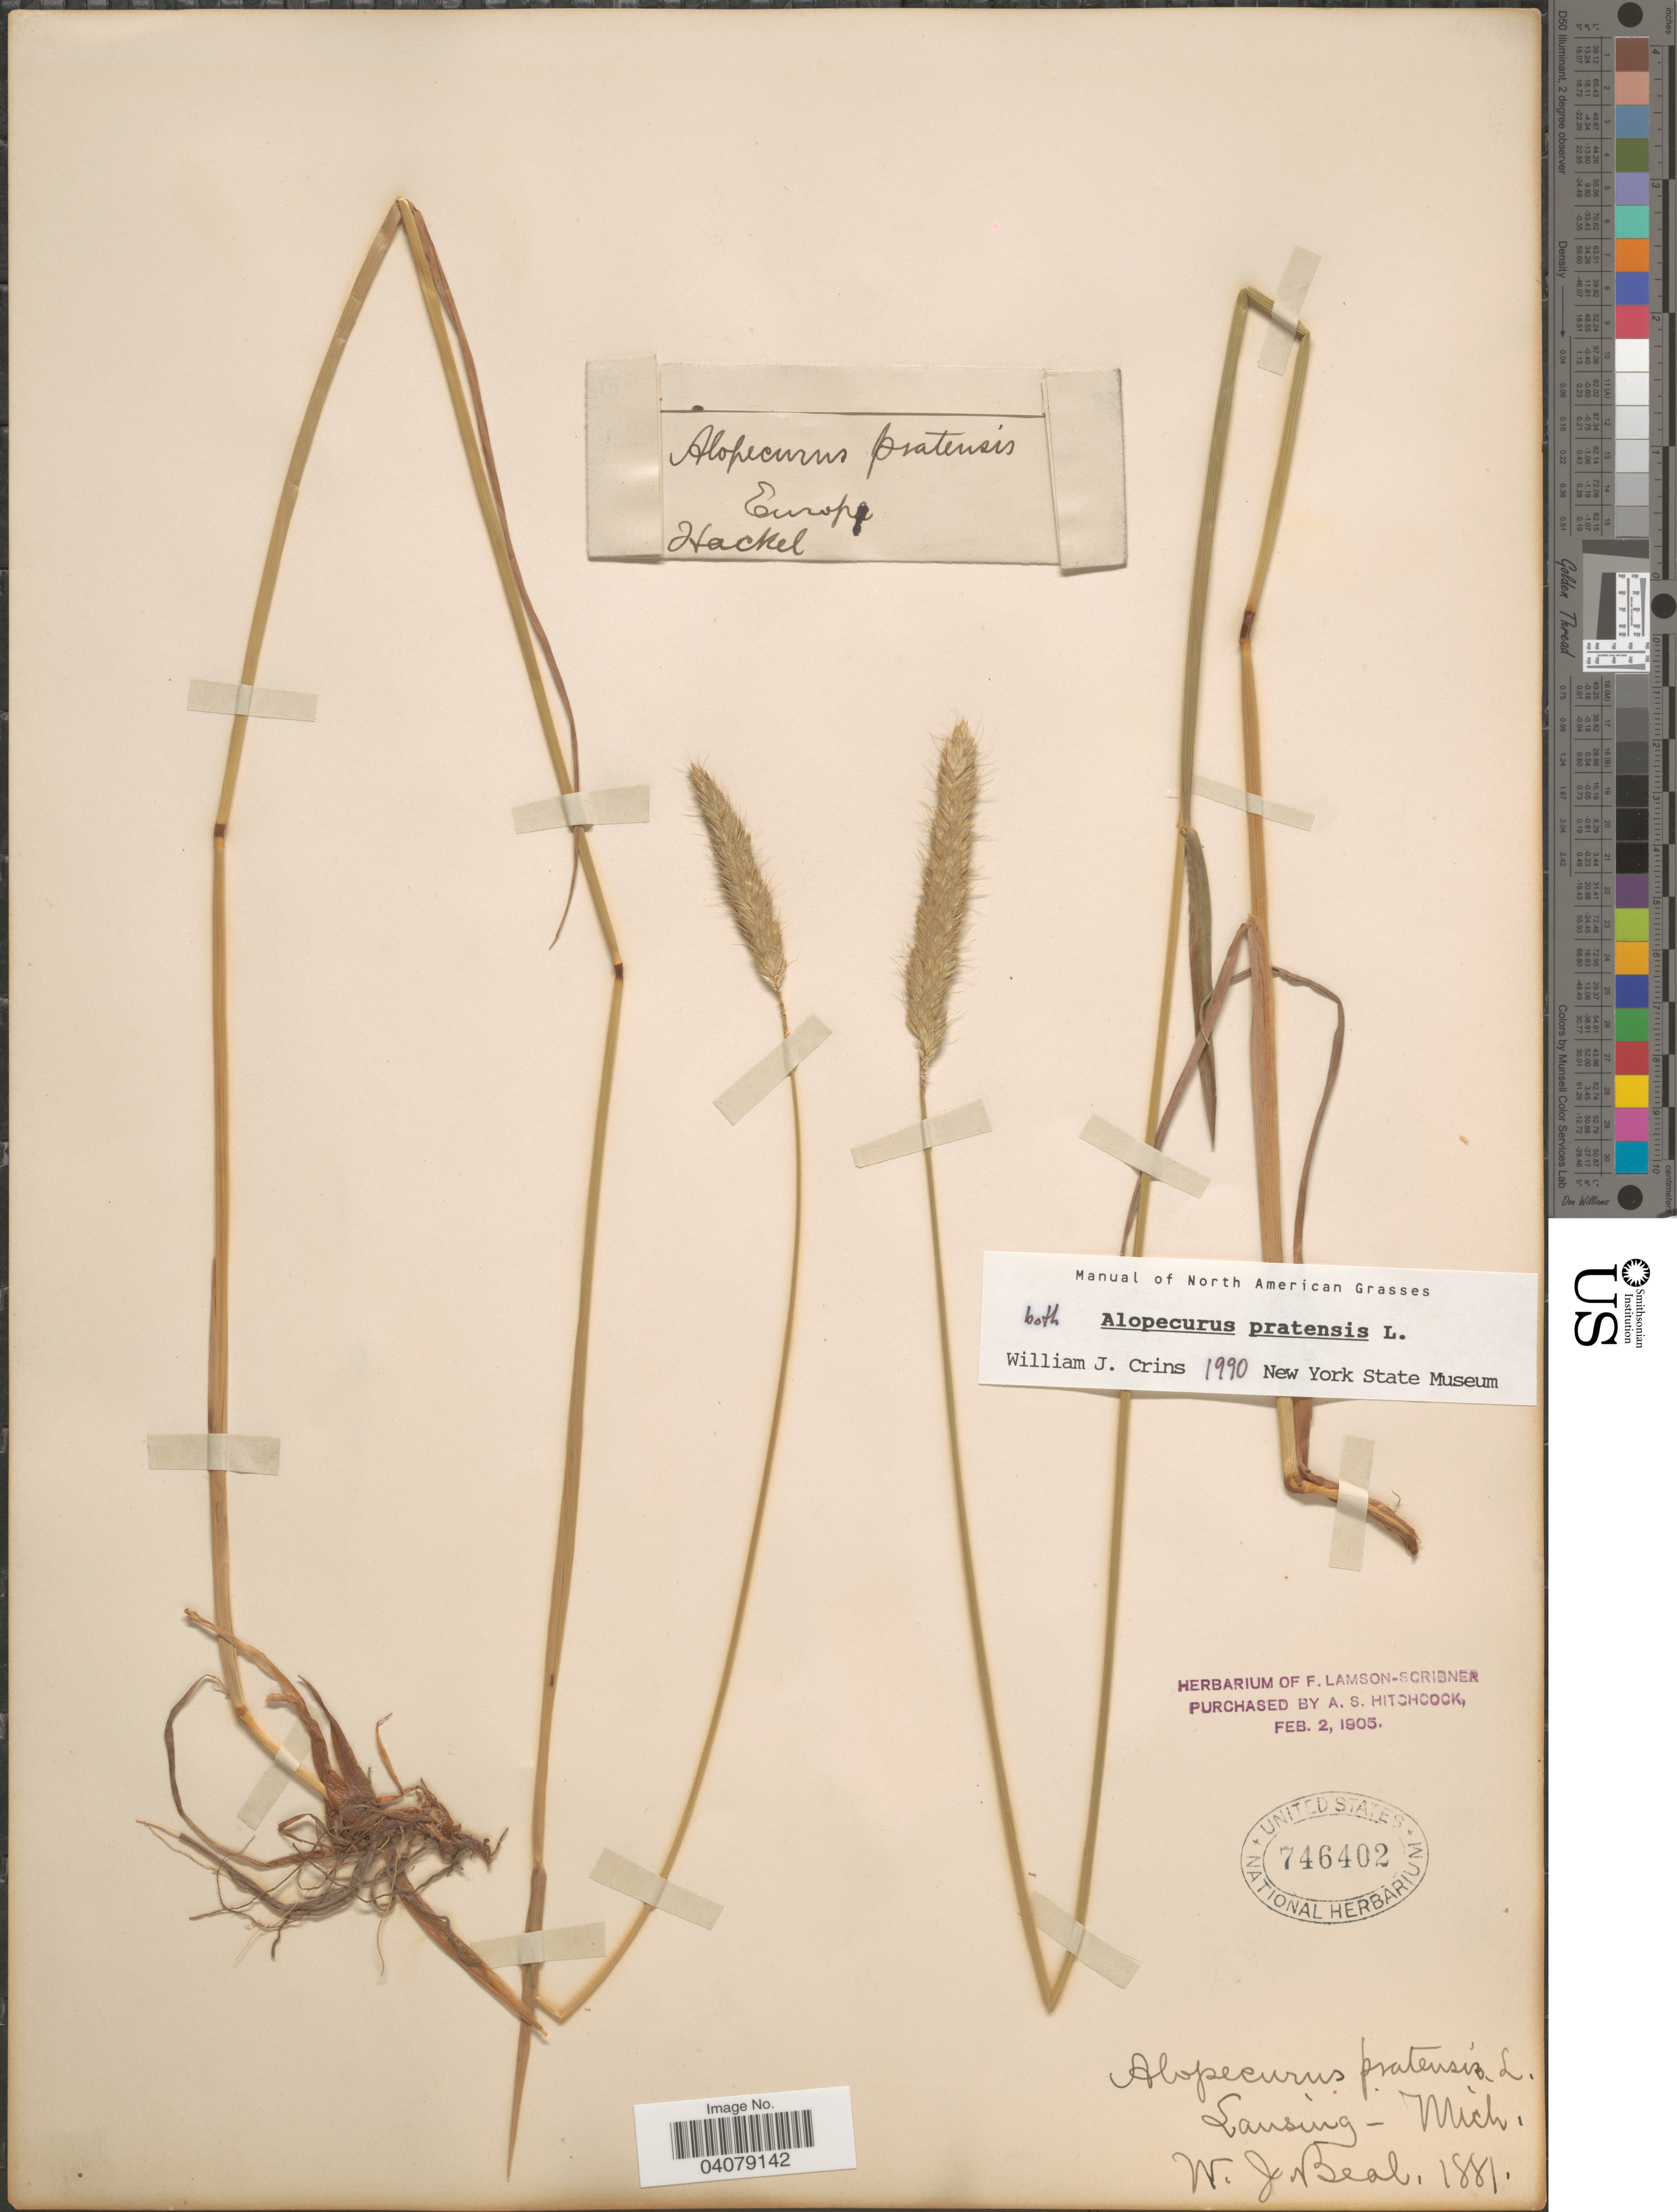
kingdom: Plantae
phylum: Tracheophyta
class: Liliopsida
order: Poales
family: Poaceae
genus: Alopecurus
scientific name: Alopecurus pratensis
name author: L.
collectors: W. J. Beal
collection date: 1881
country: United States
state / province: Michigan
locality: Lansing.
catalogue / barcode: US 746402-2